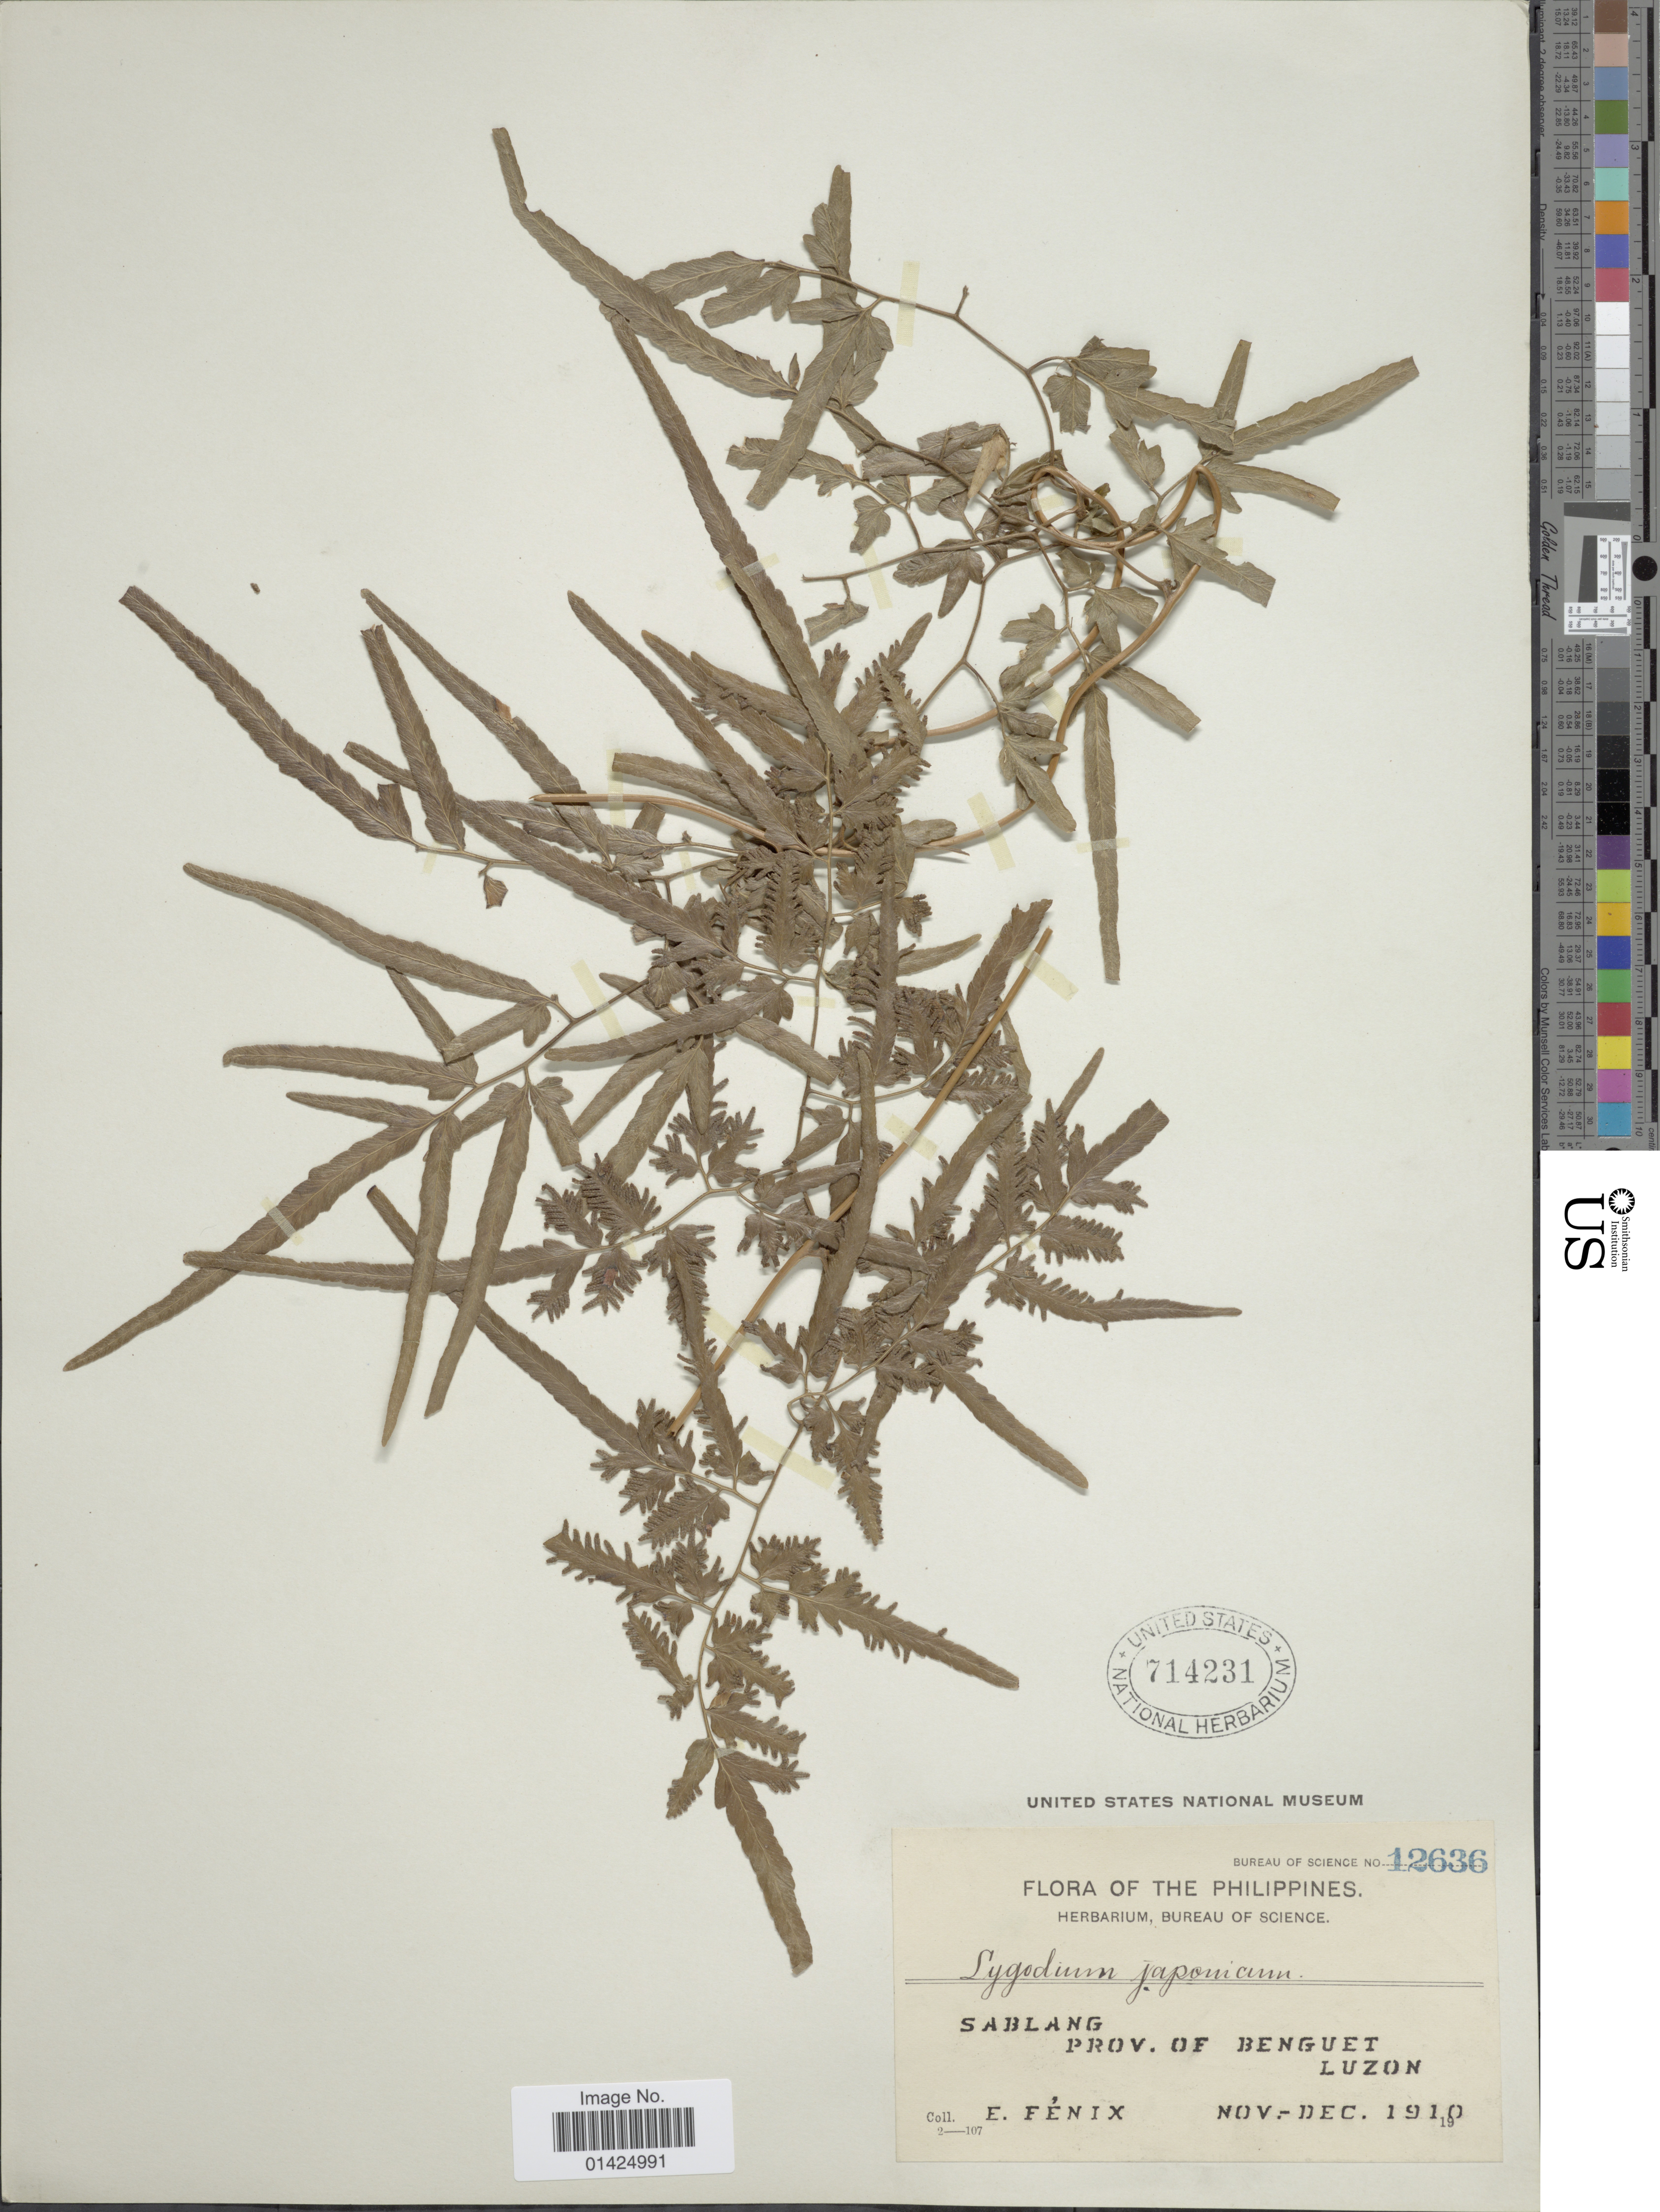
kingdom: Plantae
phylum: Tracheophyta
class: Polypodiopsida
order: Schizaeales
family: Lygodiaceae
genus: Lygodium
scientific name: Lygodium japonicum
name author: (Thunb.) Sw.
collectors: E. Fénix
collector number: Bureau of Science 12636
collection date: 1910-11/1910-12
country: Philippines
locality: Sabalang, Prov. of Benguet, Luzon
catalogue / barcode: US 714231